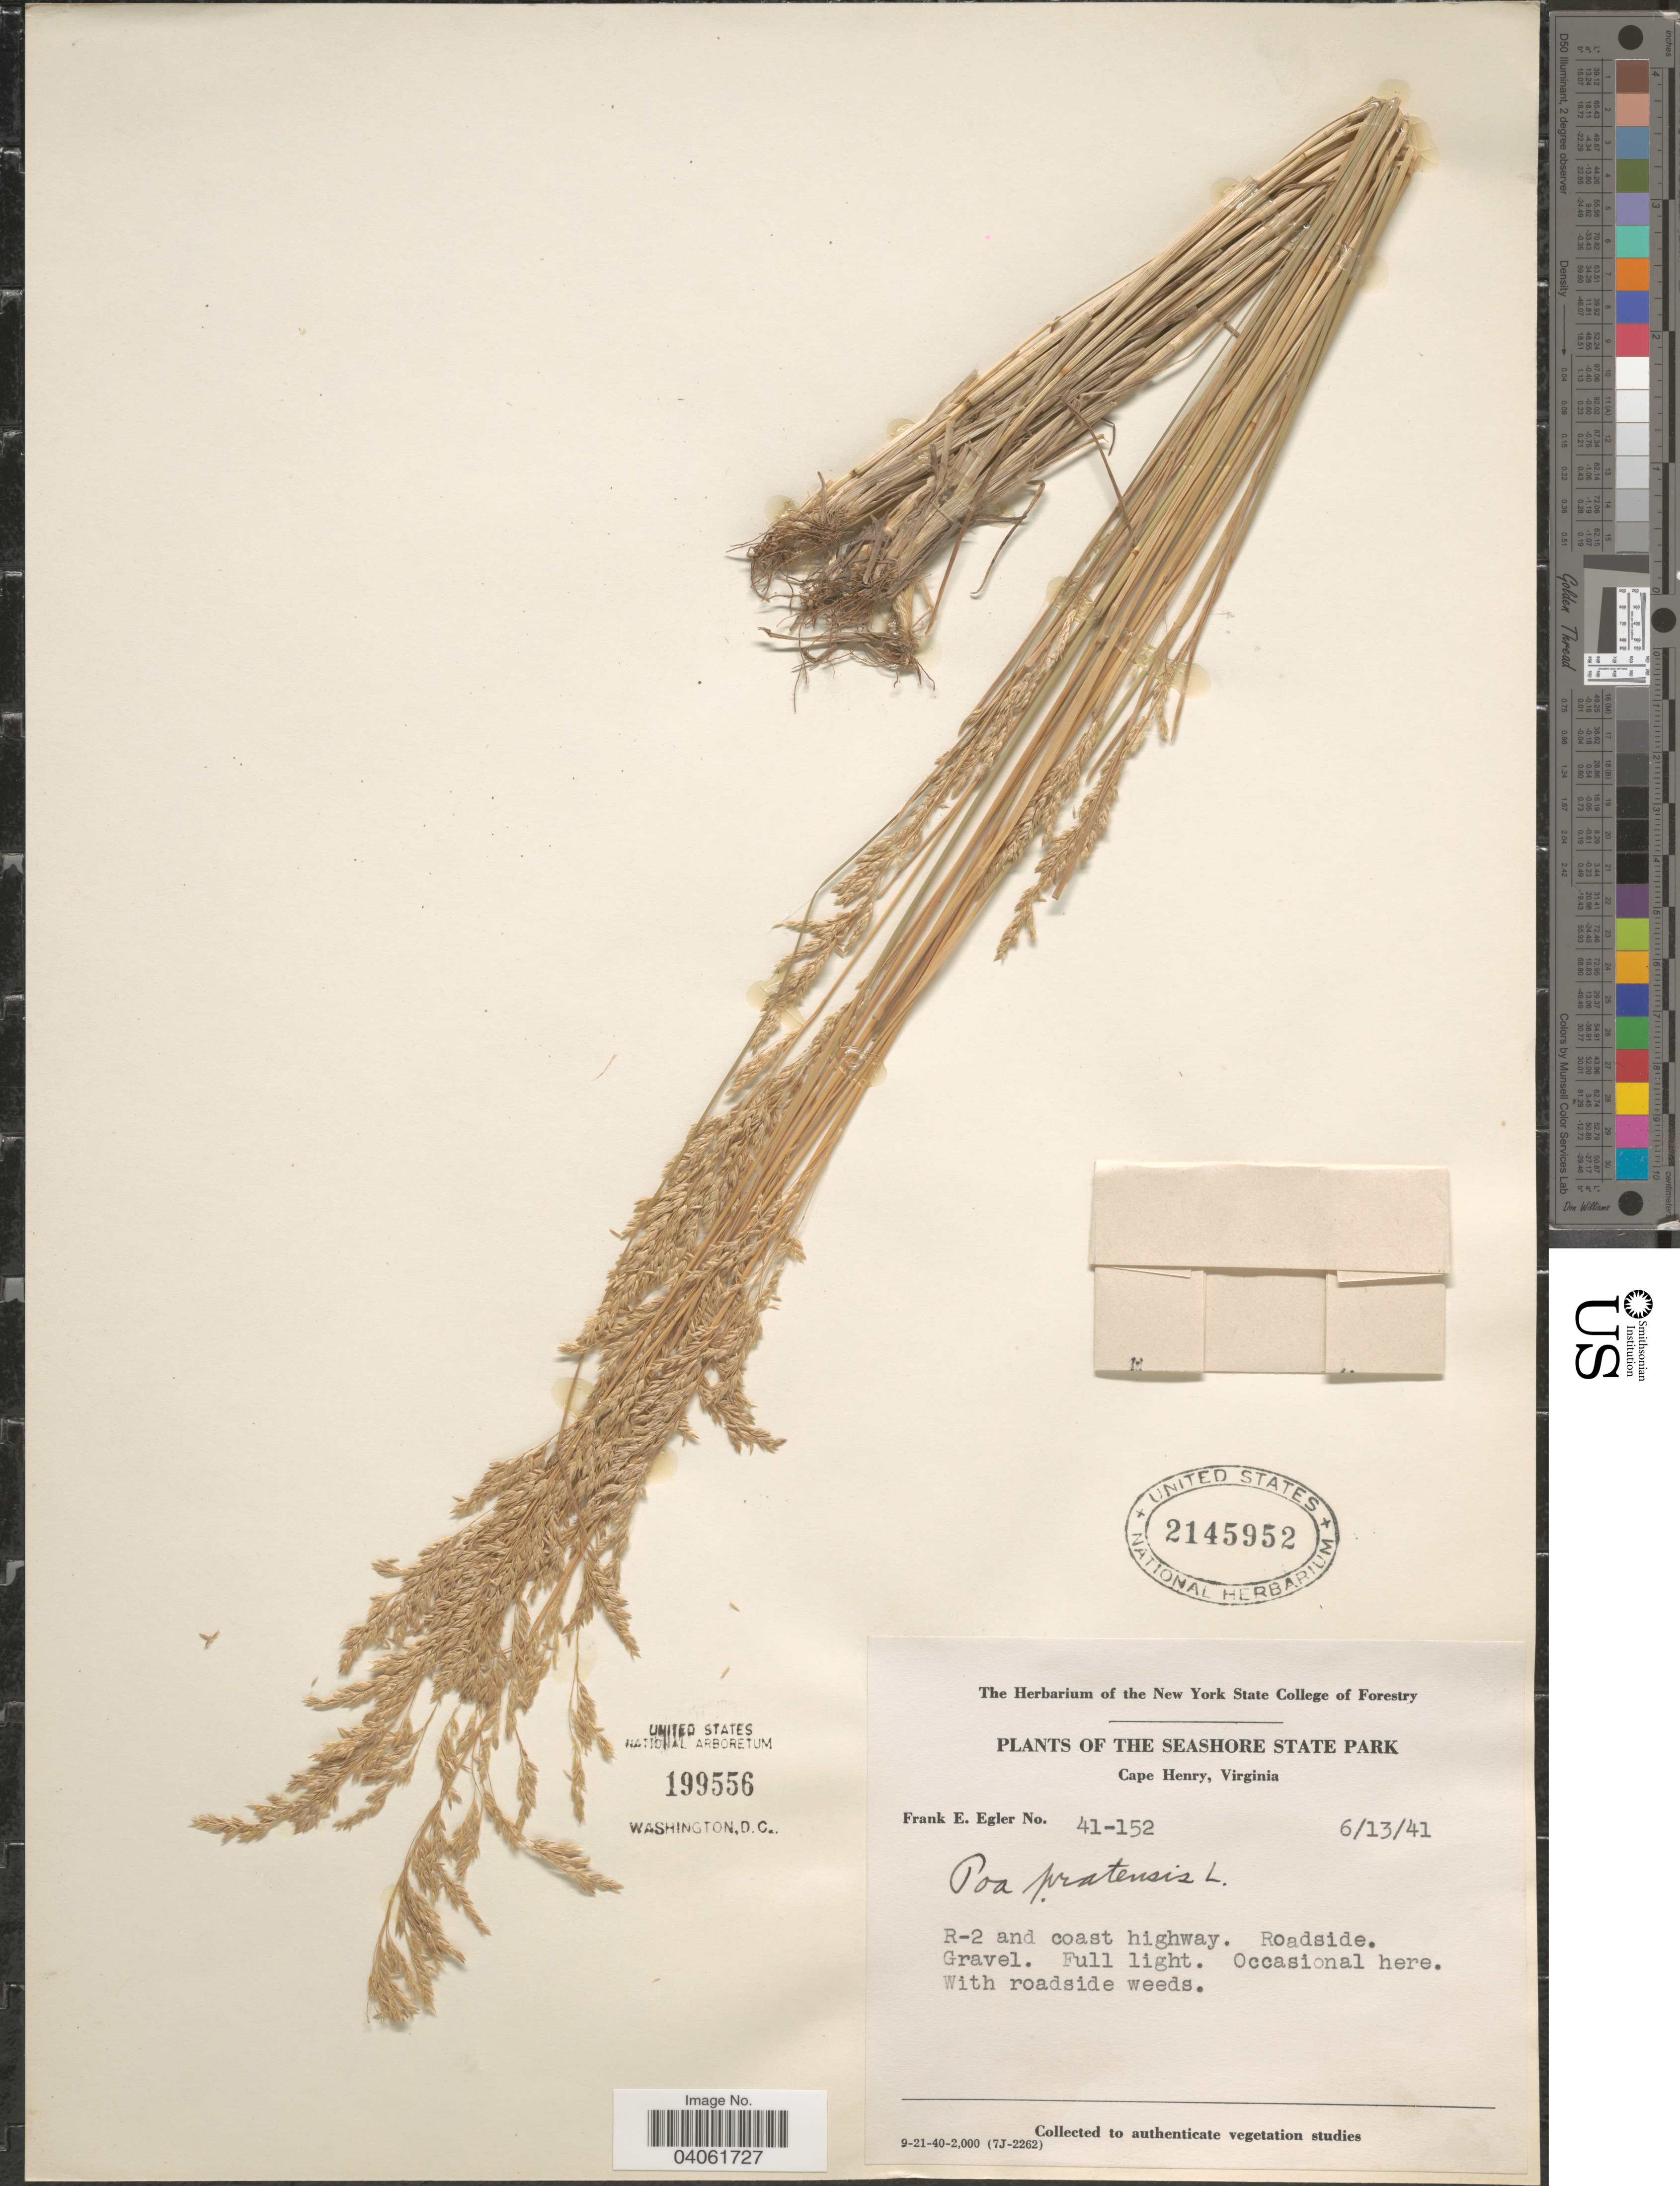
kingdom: Plantae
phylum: Tracheophyta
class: Liliopsida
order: Poales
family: Poaceae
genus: Poa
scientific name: Poa pratensis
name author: L.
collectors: F. Egler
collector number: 41-152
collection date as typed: Transcribed d/m/y: 13/6/41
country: United States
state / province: Virginia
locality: The Seashore State Park. Cape Henry. R-2 and coast highway.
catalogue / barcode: US 2145952